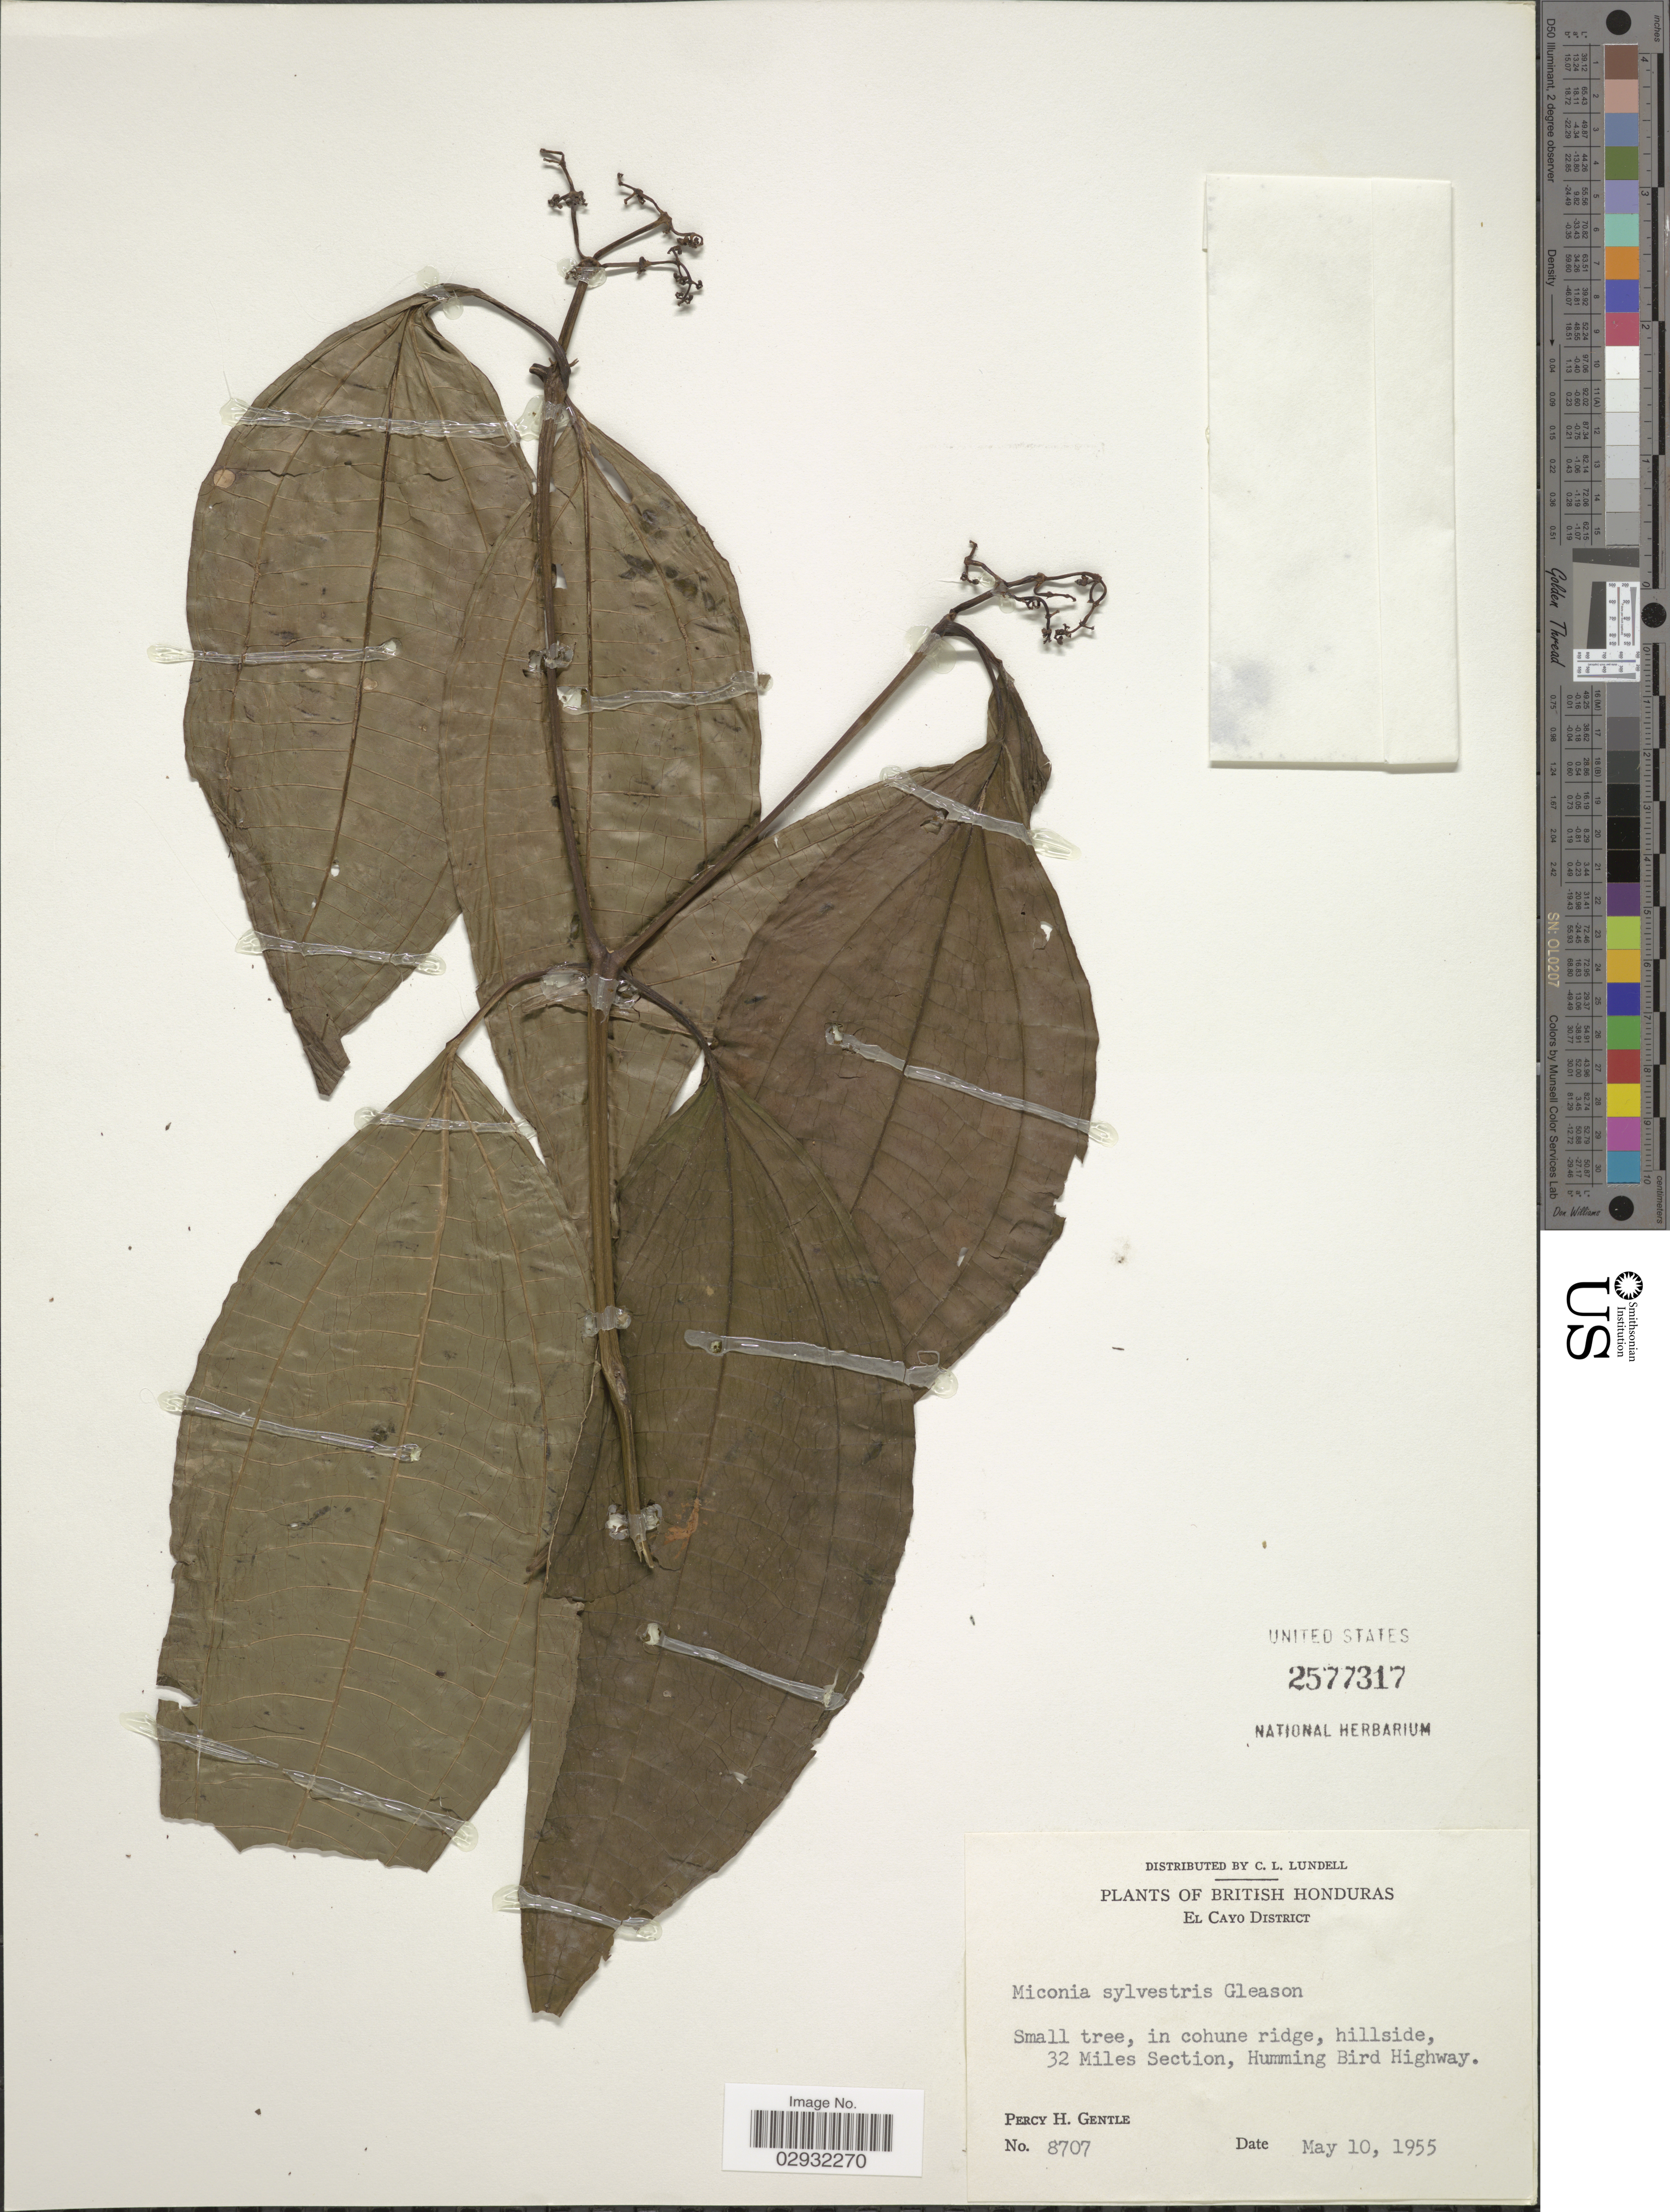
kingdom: Plantae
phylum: Tracheophyta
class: Magnoliopsida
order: Myrtales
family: Melastomataceae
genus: Miconia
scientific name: Miconia centrodesma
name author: Naudin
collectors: P. H. Gentle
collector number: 8707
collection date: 1955-05-10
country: Belize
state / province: Cayo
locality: British Honduras. El Cayo District. Small tree, in cohune ridge, hillside, 32 Miles Section, Humming Bird Highway.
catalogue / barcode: US 2577317